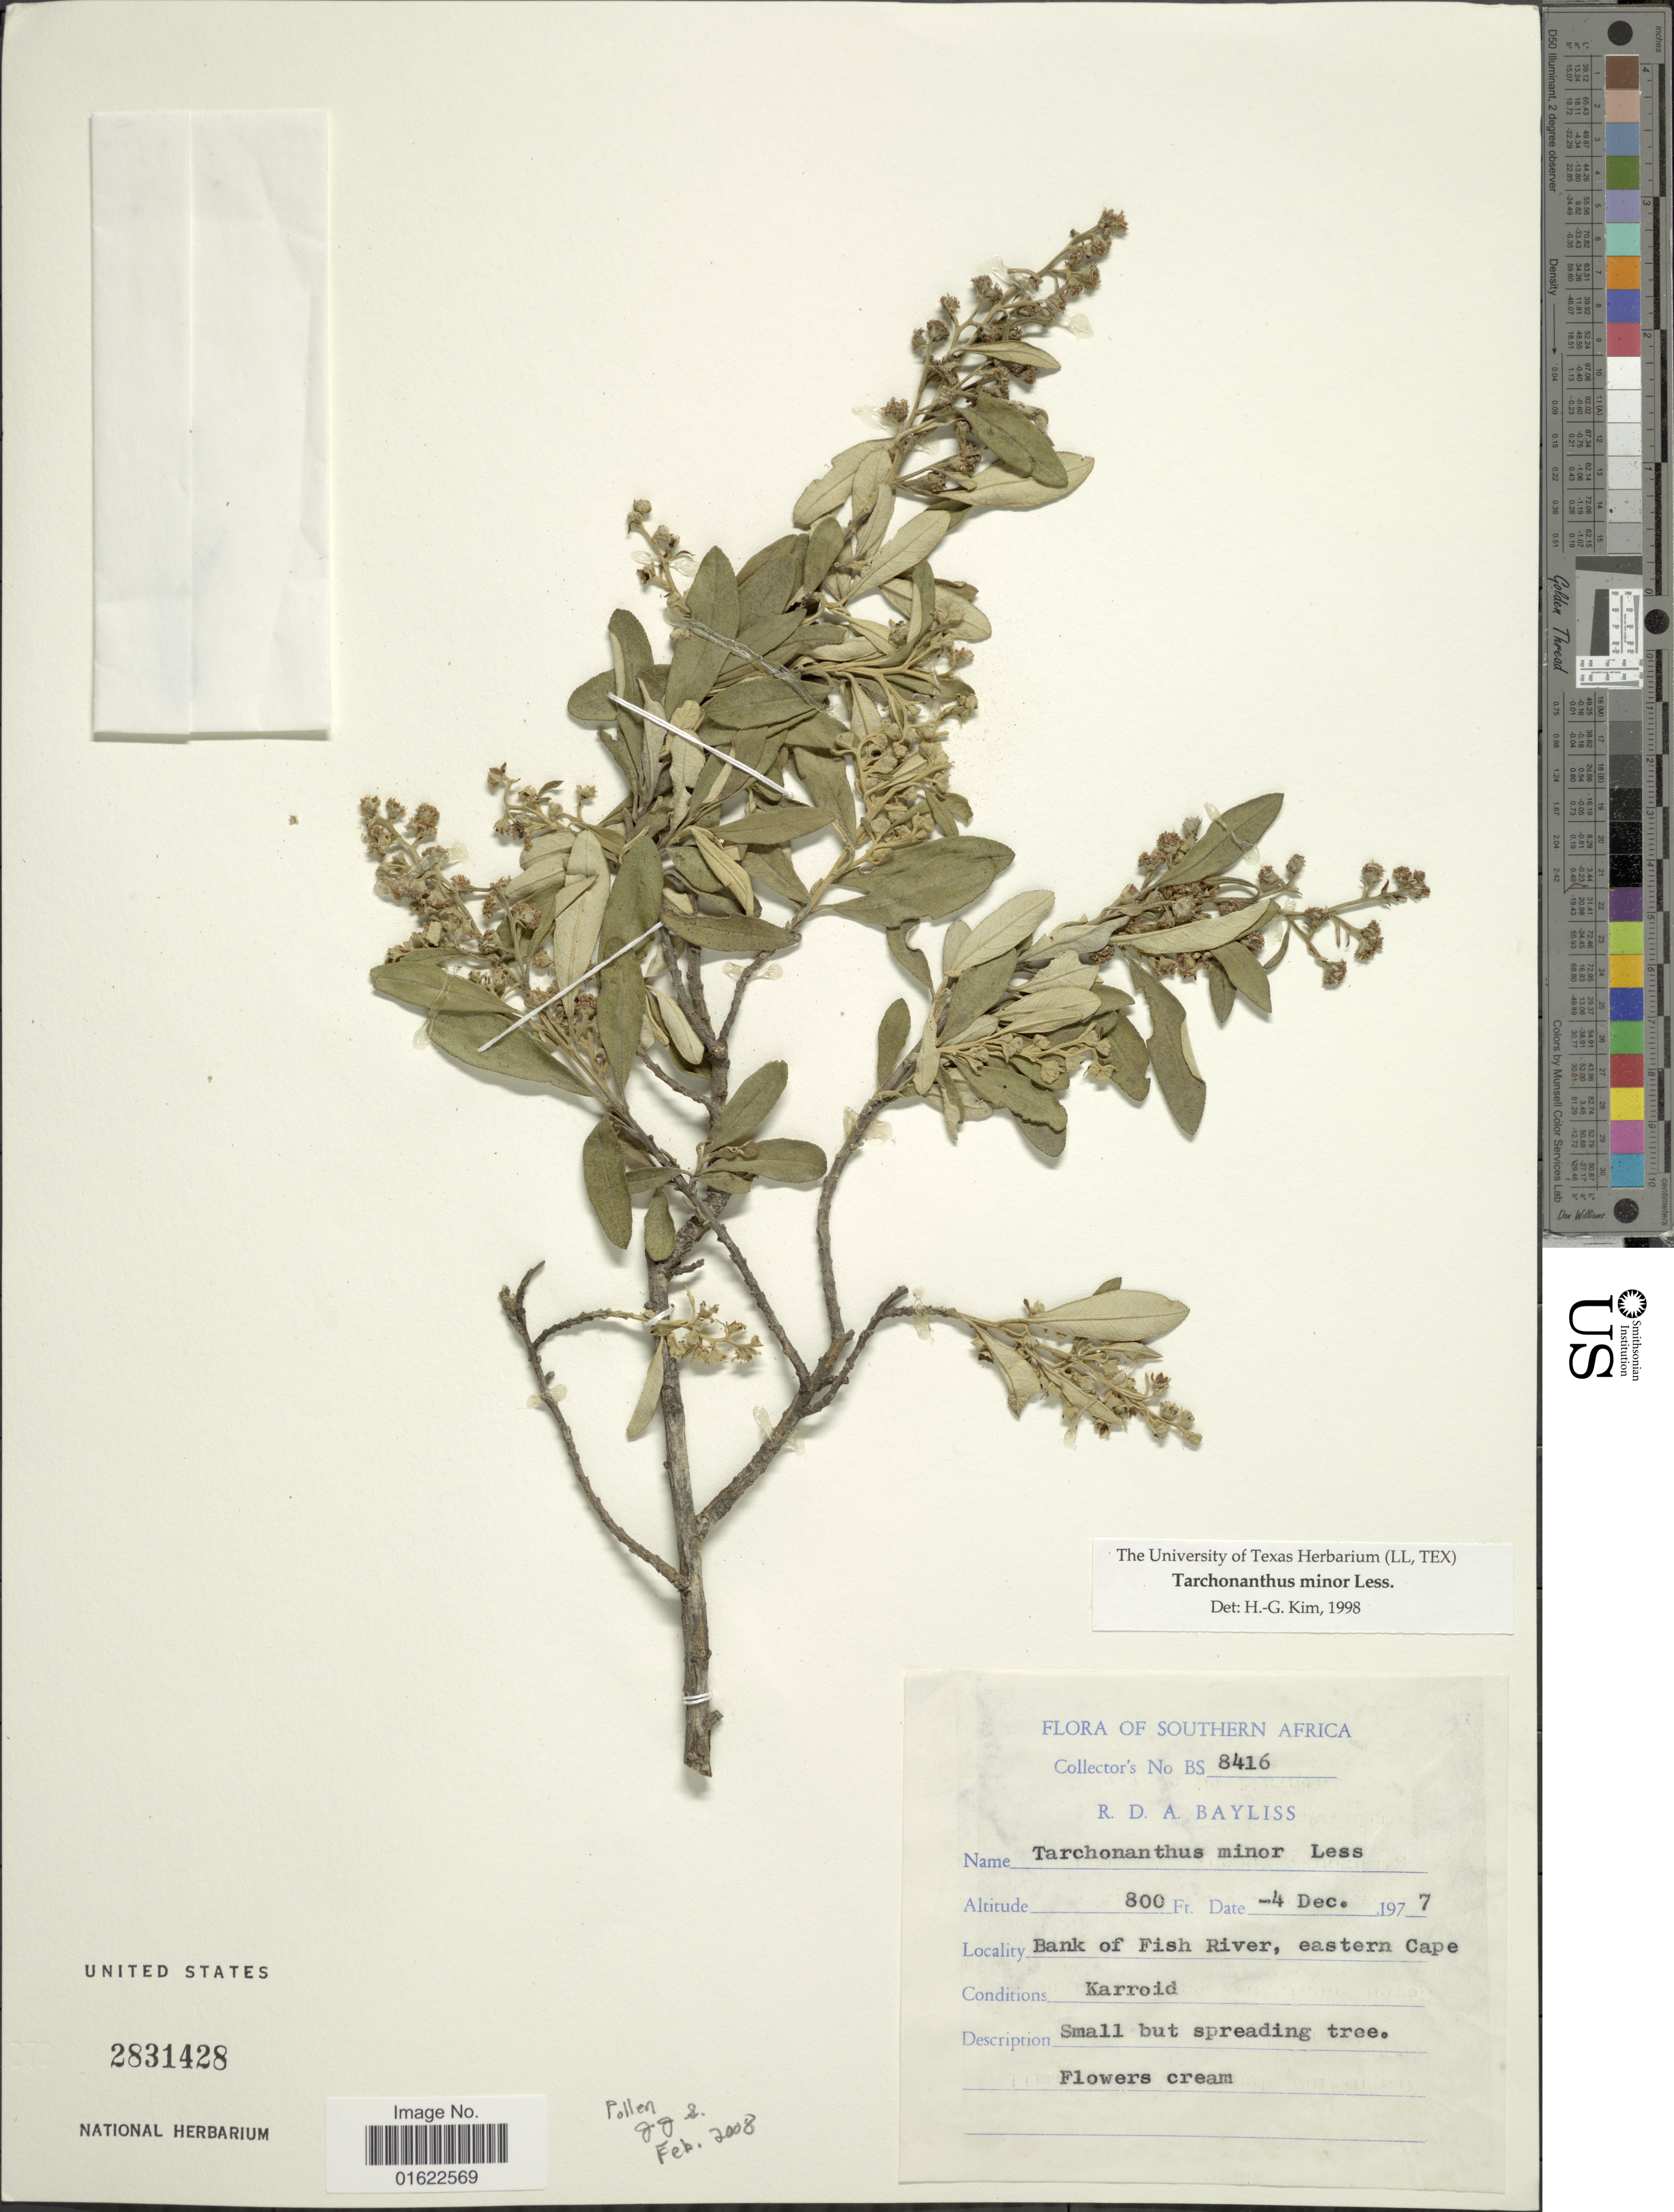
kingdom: Plantae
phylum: Tracheophyta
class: Magnoliopsida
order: Asterales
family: Asteraceae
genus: Tarchonanthus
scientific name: Tarchonanthus minor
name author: Less.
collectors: R. Bayliss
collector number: BS 8416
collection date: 1977-12-04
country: South Africa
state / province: Eastern Cape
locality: Bank of Fish River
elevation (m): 244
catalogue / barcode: US 2831428